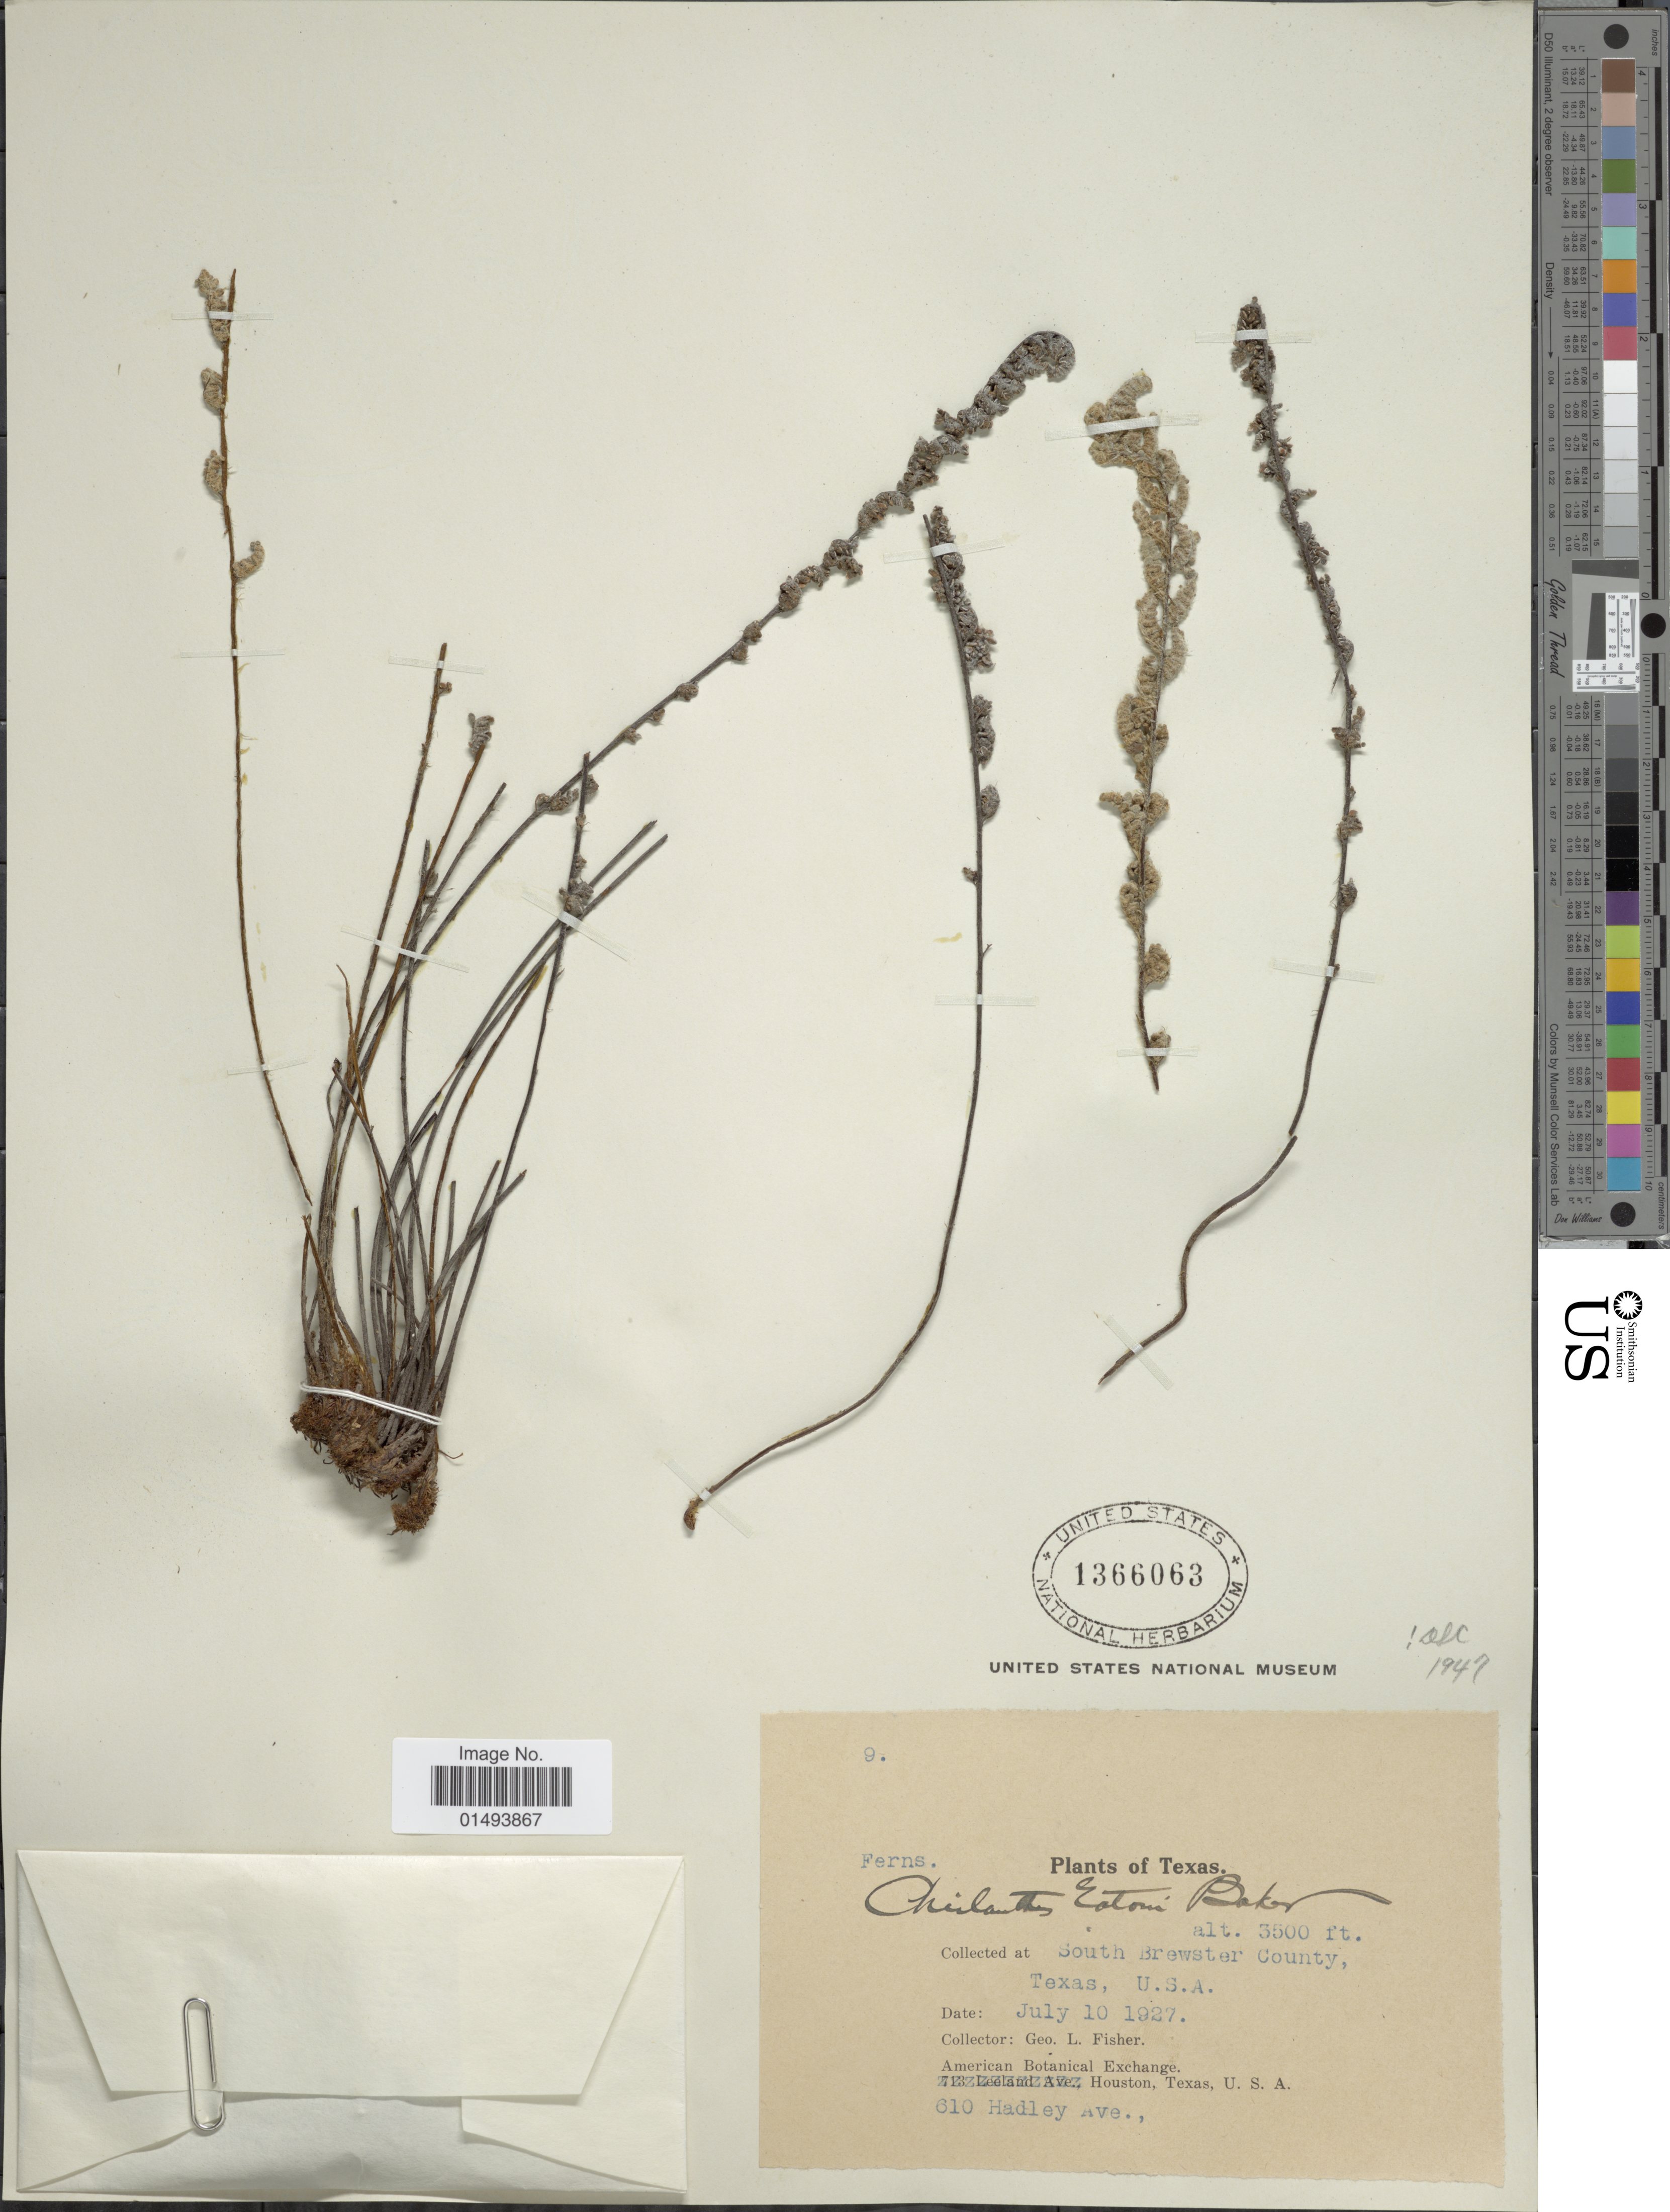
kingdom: Plantae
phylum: Tracheophyta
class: Polypodiopsida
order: Polypodiales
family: Pteridaceae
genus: Myriopteris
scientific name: Myriopteris rufa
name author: Fée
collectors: G. L. Fisher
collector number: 9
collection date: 1927-07-10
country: United States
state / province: Texas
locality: Plants of Texas, South Brewster County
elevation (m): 1067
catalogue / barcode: US 1366063